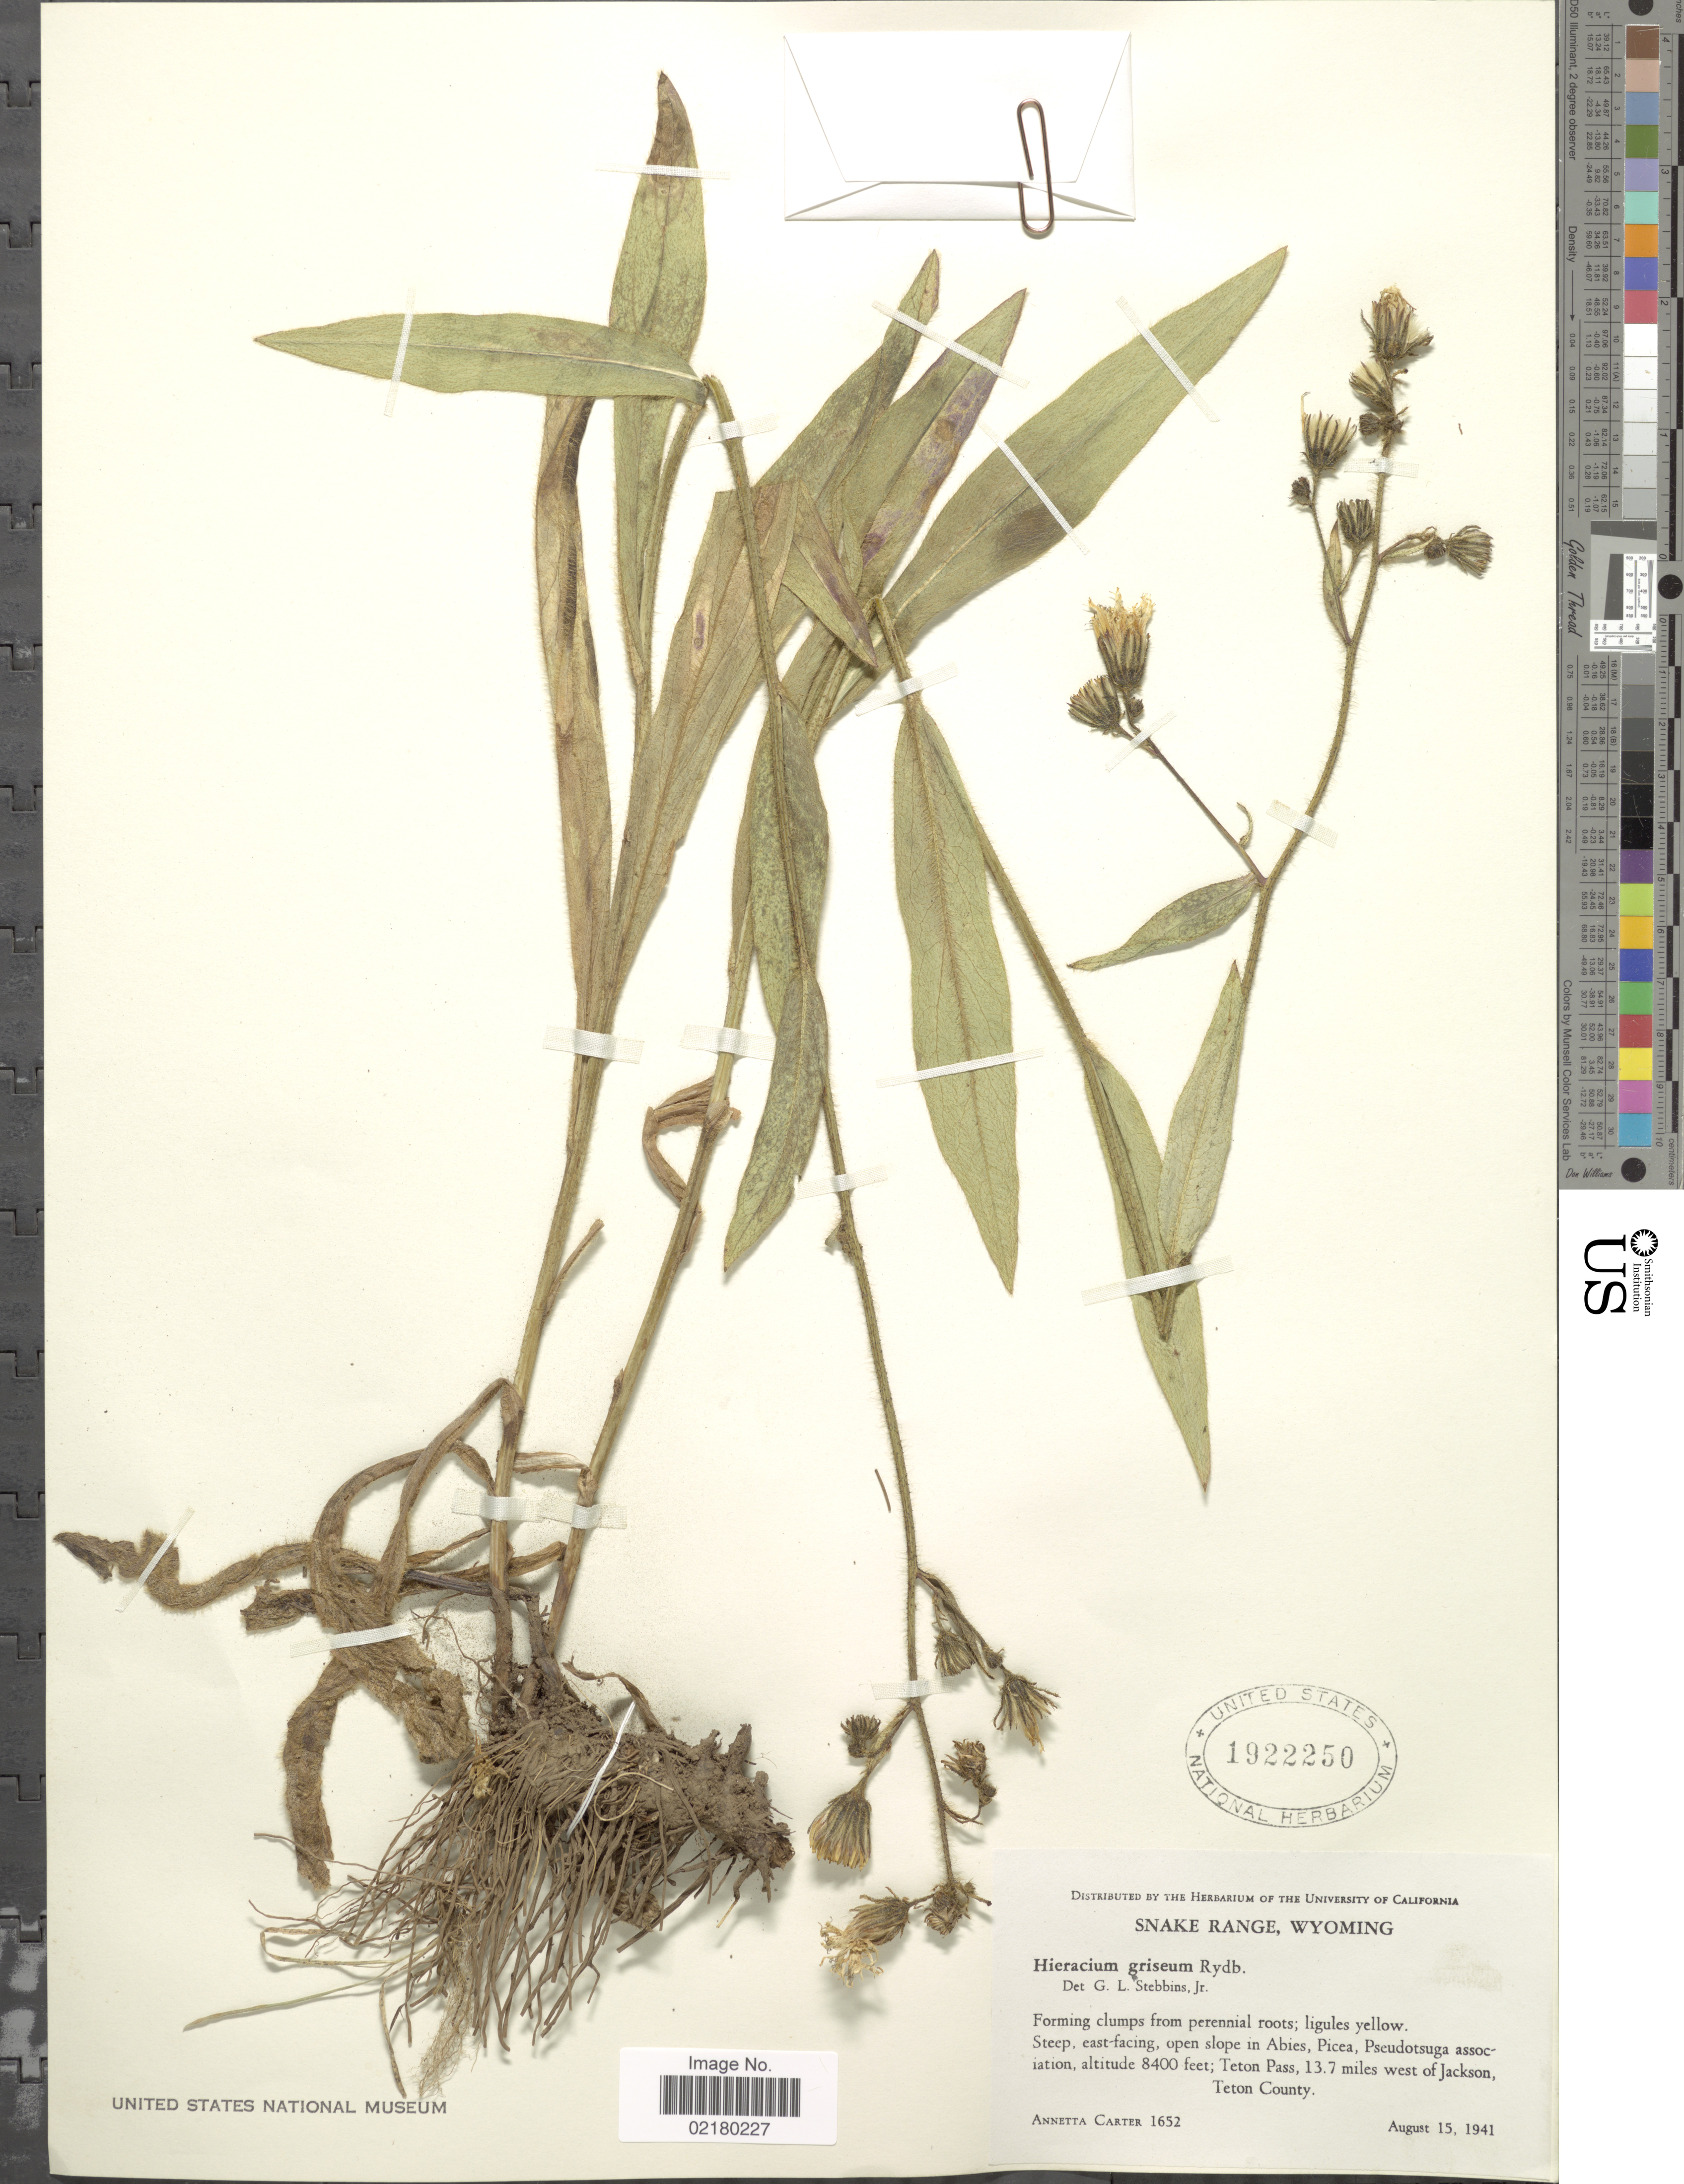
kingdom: Plantae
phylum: Tracheophyta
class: Magnoliopsida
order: Asterales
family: Asteraceae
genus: Hieracium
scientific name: Hieracium griseum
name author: Rydb.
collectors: A. M. Carter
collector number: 1652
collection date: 1941-08-15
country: United States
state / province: Wyoming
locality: Snake Range, Teton pass, 13.7 miles west of Jackson, Teton County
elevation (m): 2560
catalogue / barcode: US 1922250